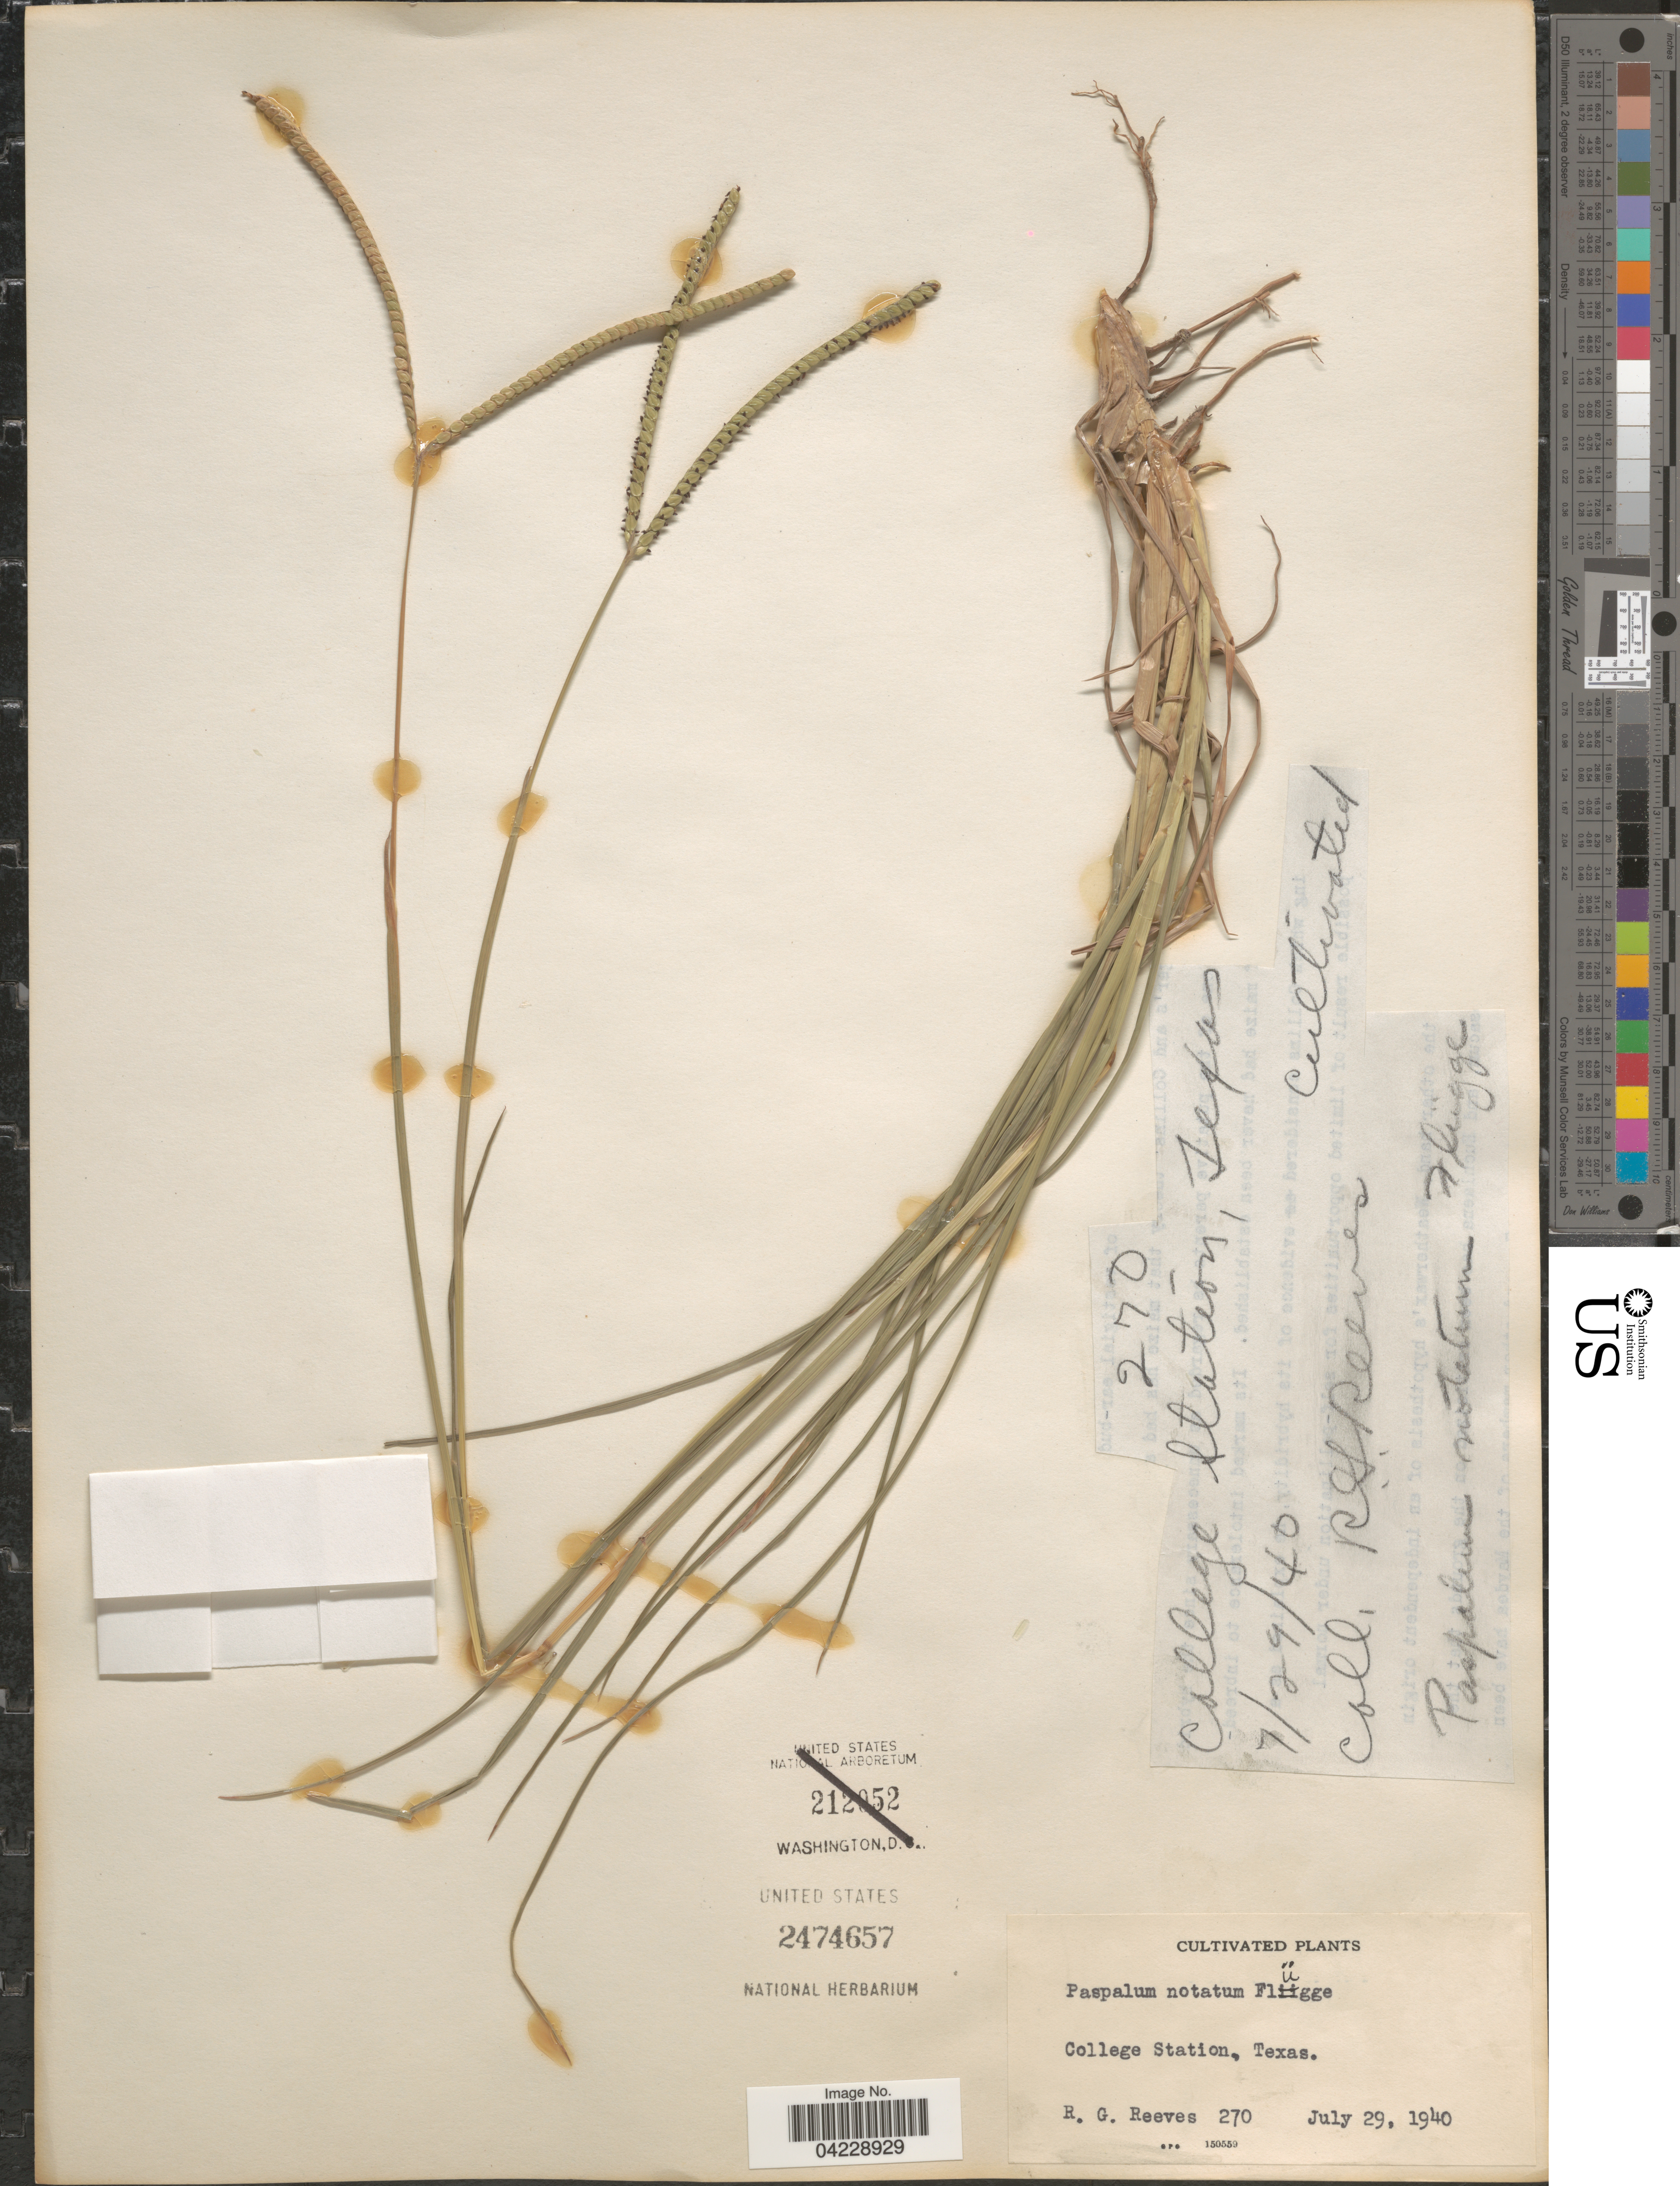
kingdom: Plantae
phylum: Tracheophyta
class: Liliopsida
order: Poales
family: Poaceae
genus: Paspalum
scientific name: Paspalum notatum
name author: Flüggé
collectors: R. G. Reeves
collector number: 270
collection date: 1940-07-29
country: United States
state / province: Texas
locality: College Station.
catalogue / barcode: US 2474657